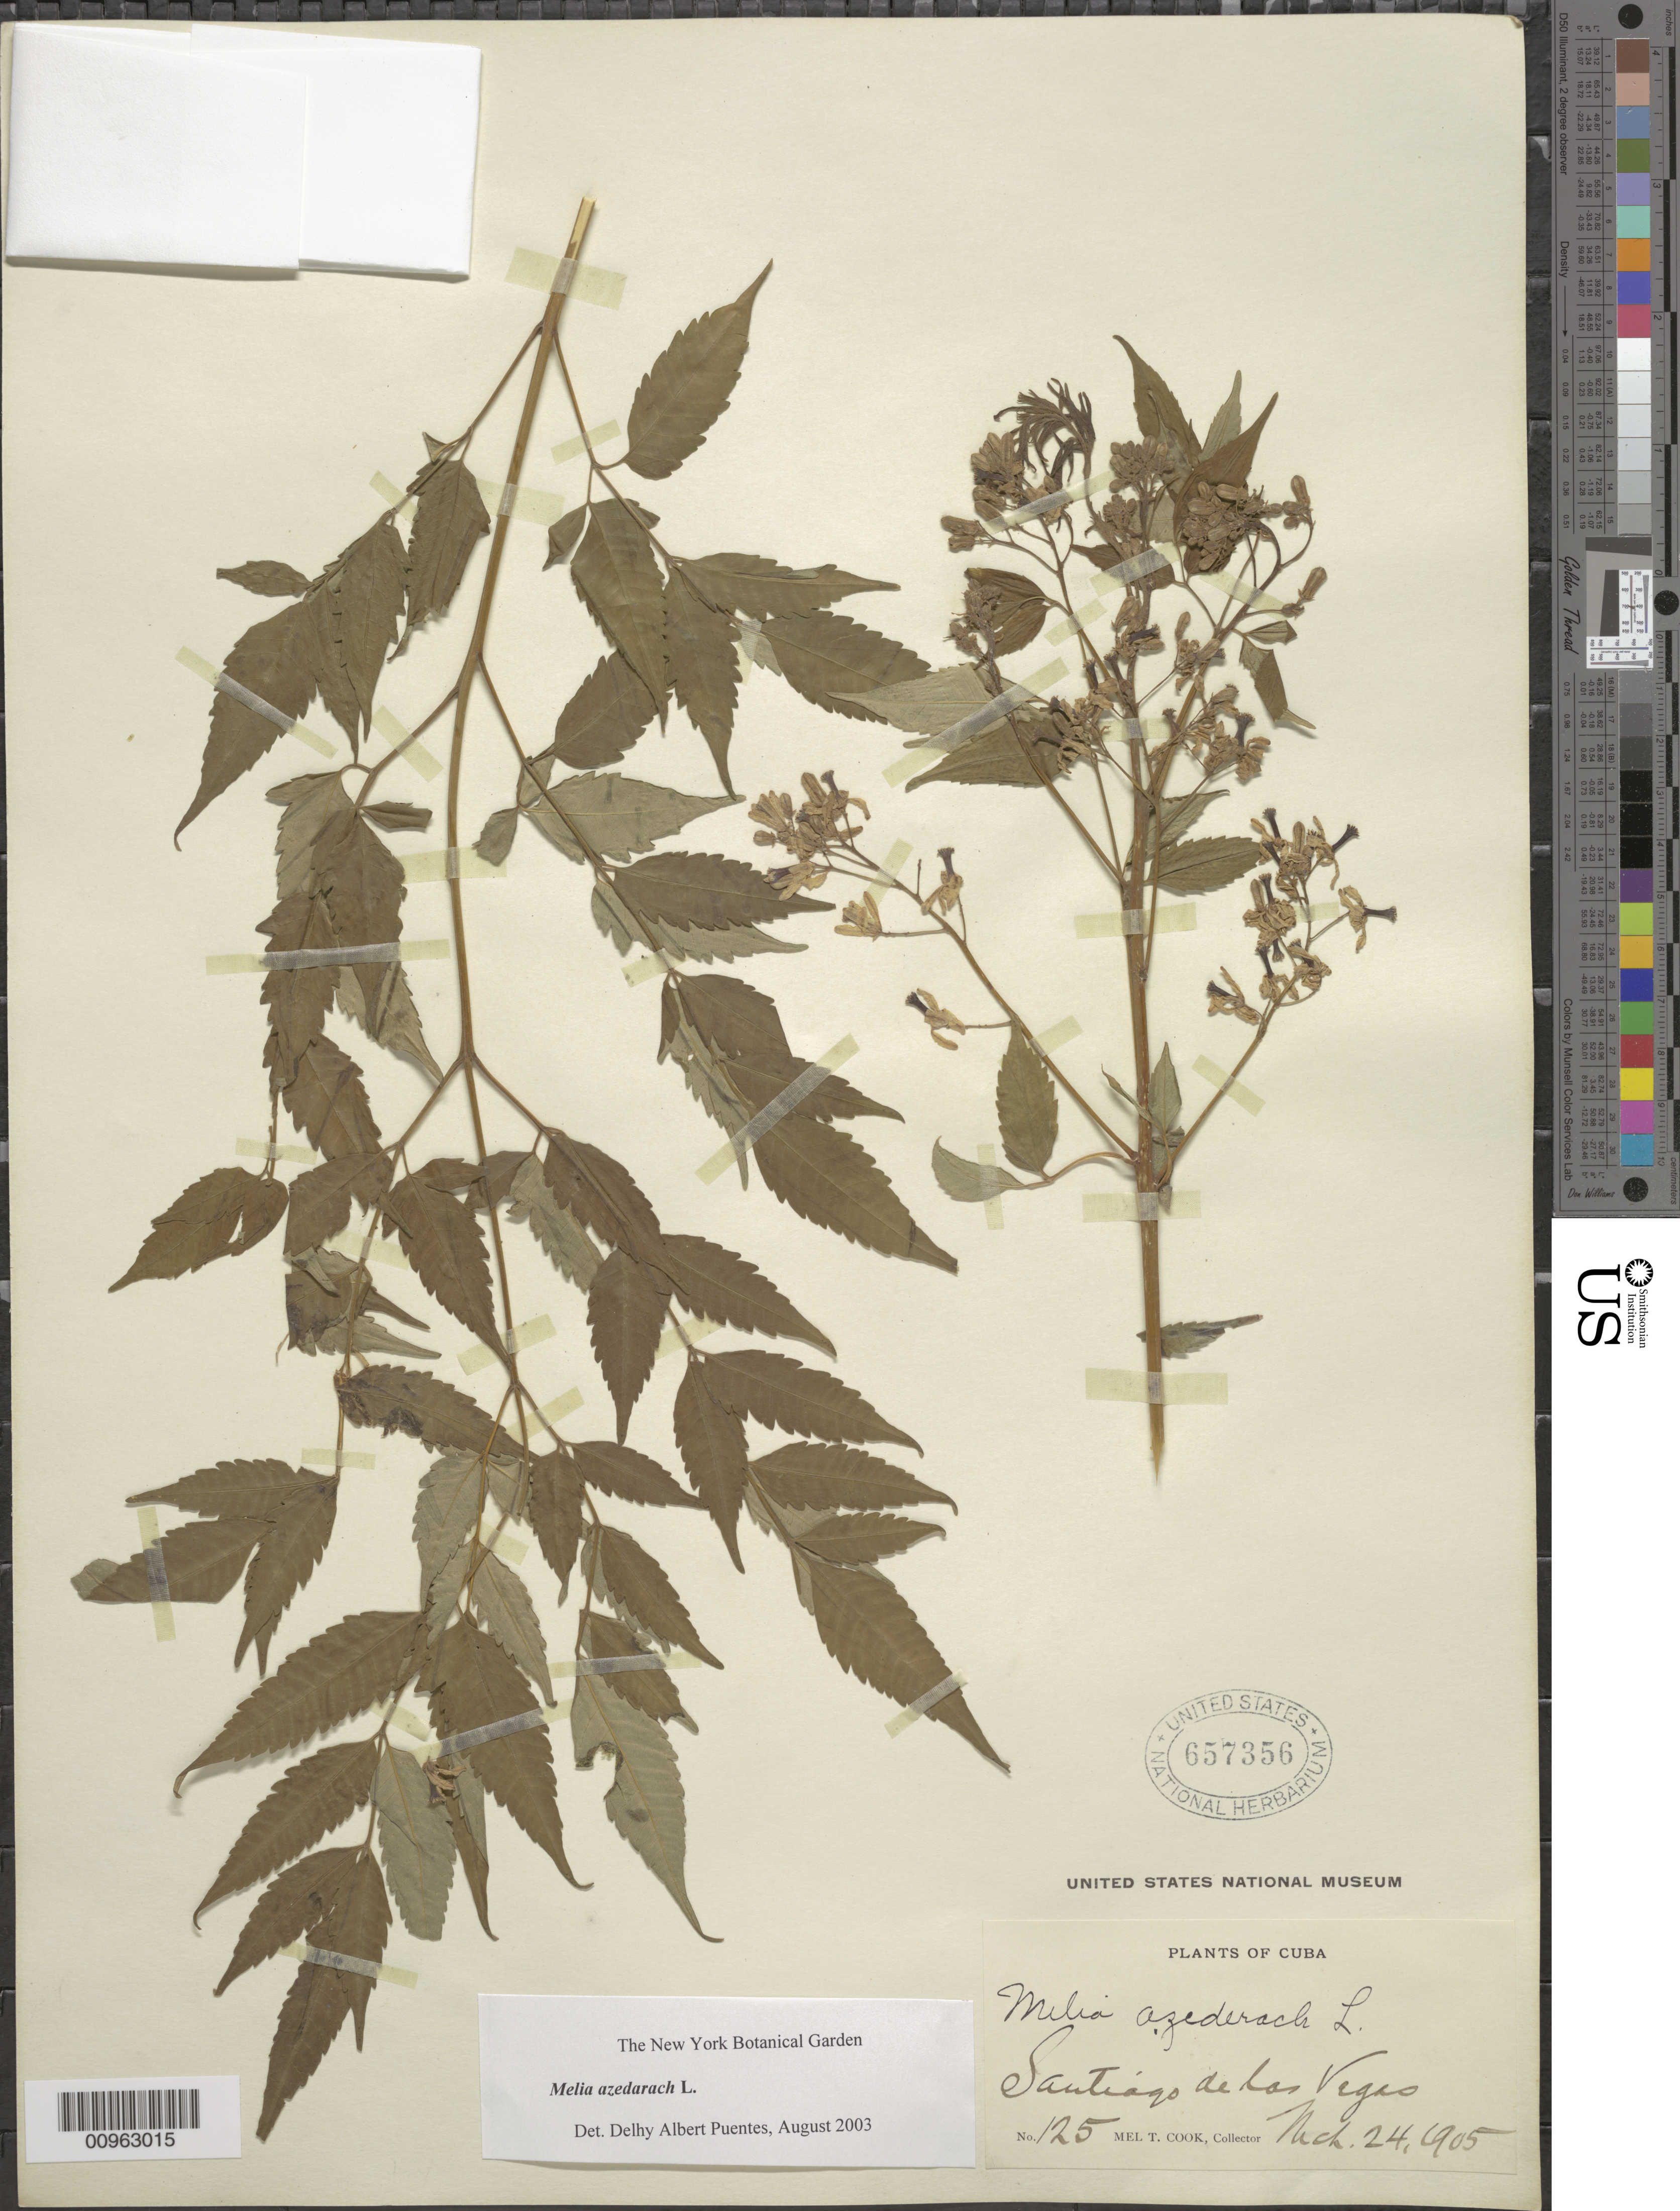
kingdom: Plantae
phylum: Tracheophyta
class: Magnoliopsida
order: Sapindales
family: Meliaceae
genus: Melia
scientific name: Melia azedarach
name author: L.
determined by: Puentes, D. A.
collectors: M. T. Cook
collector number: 125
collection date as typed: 24 Mar 1905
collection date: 1905-03-24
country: Cuba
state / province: La Habana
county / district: Municipio Boyeros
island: Cuba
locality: Santiago de las Vegas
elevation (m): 97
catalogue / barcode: US 657356